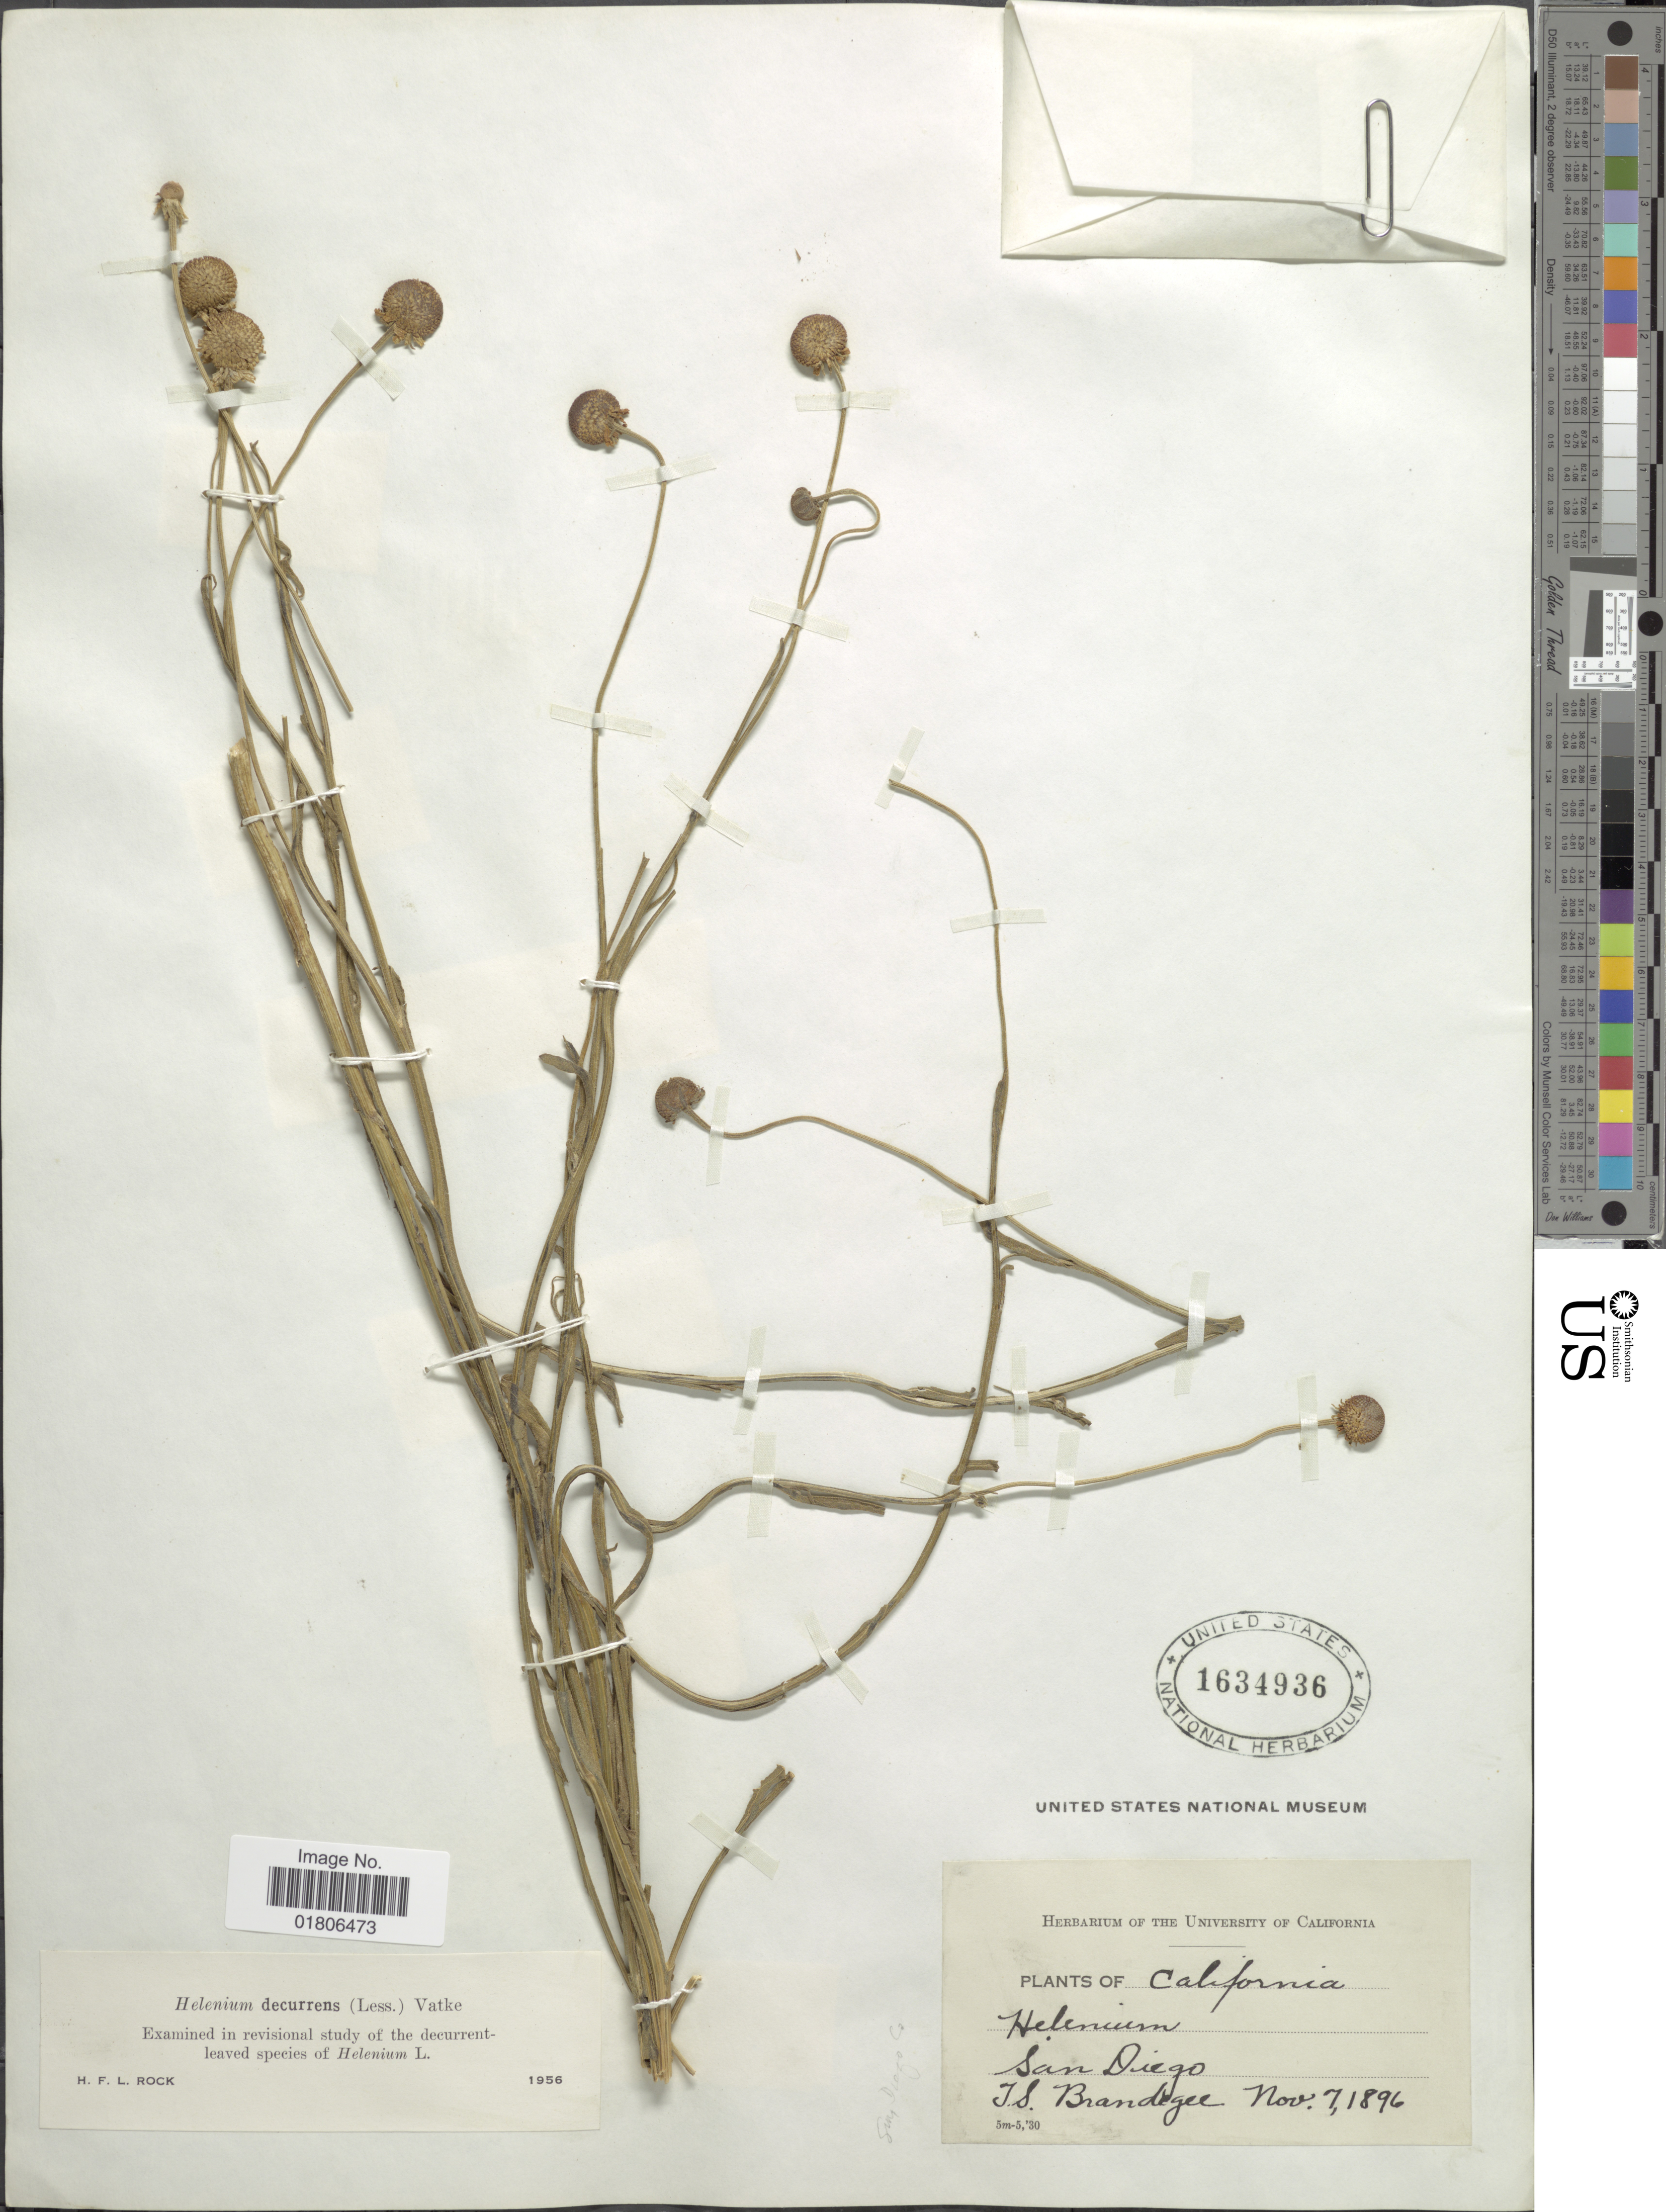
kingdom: Plantae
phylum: Tracheophyta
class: Magnoliopsida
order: Asterales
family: Asteraceae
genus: Helenium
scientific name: Helenium puberulum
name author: DC.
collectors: J. S. Brandegee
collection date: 1896-11-07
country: United States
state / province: California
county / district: San Diego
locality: San Diego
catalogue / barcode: US 1634936